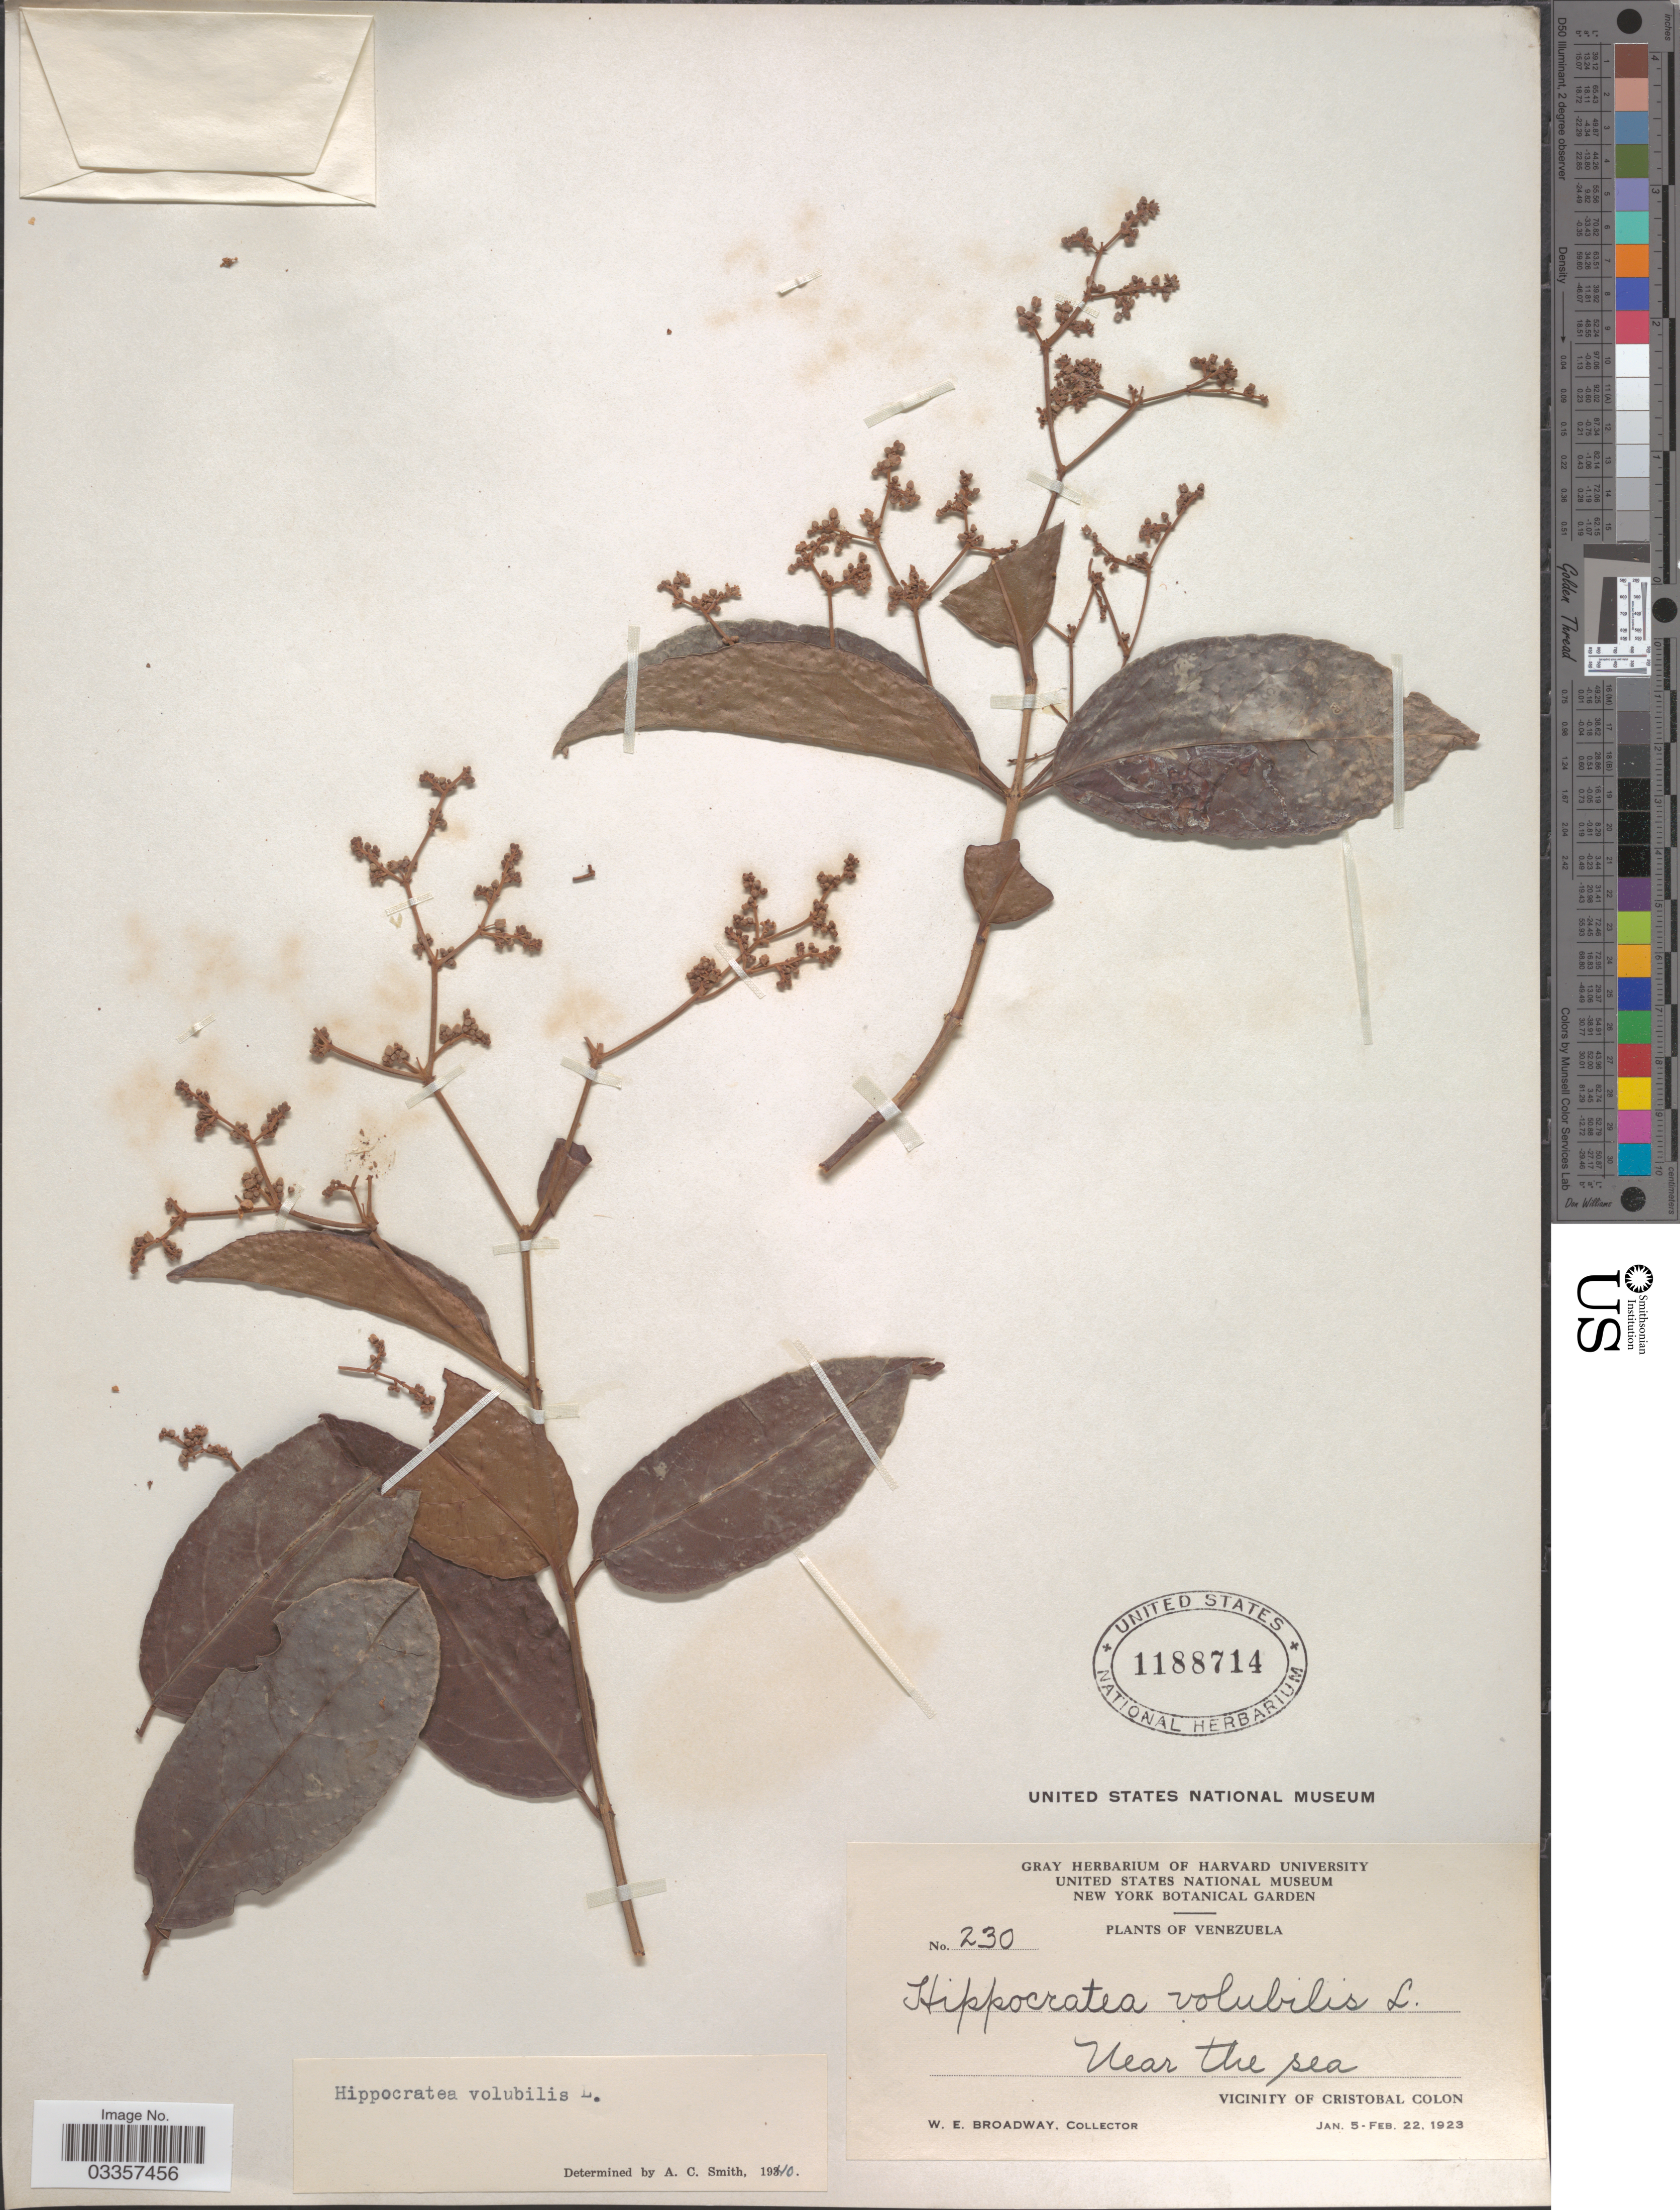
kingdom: Plantae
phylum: Tracheophyta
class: Magnoliopsida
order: Celastrales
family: Celastraceae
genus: Hippocratea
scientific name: Hippocratea volubilis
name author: L.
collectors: W. E. Broadway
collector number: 230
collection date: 1923-01-05/1923-02-22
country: Venezuela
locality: Near the sea. Vicinity of Cristobal Colon.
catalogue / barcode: US 1188714